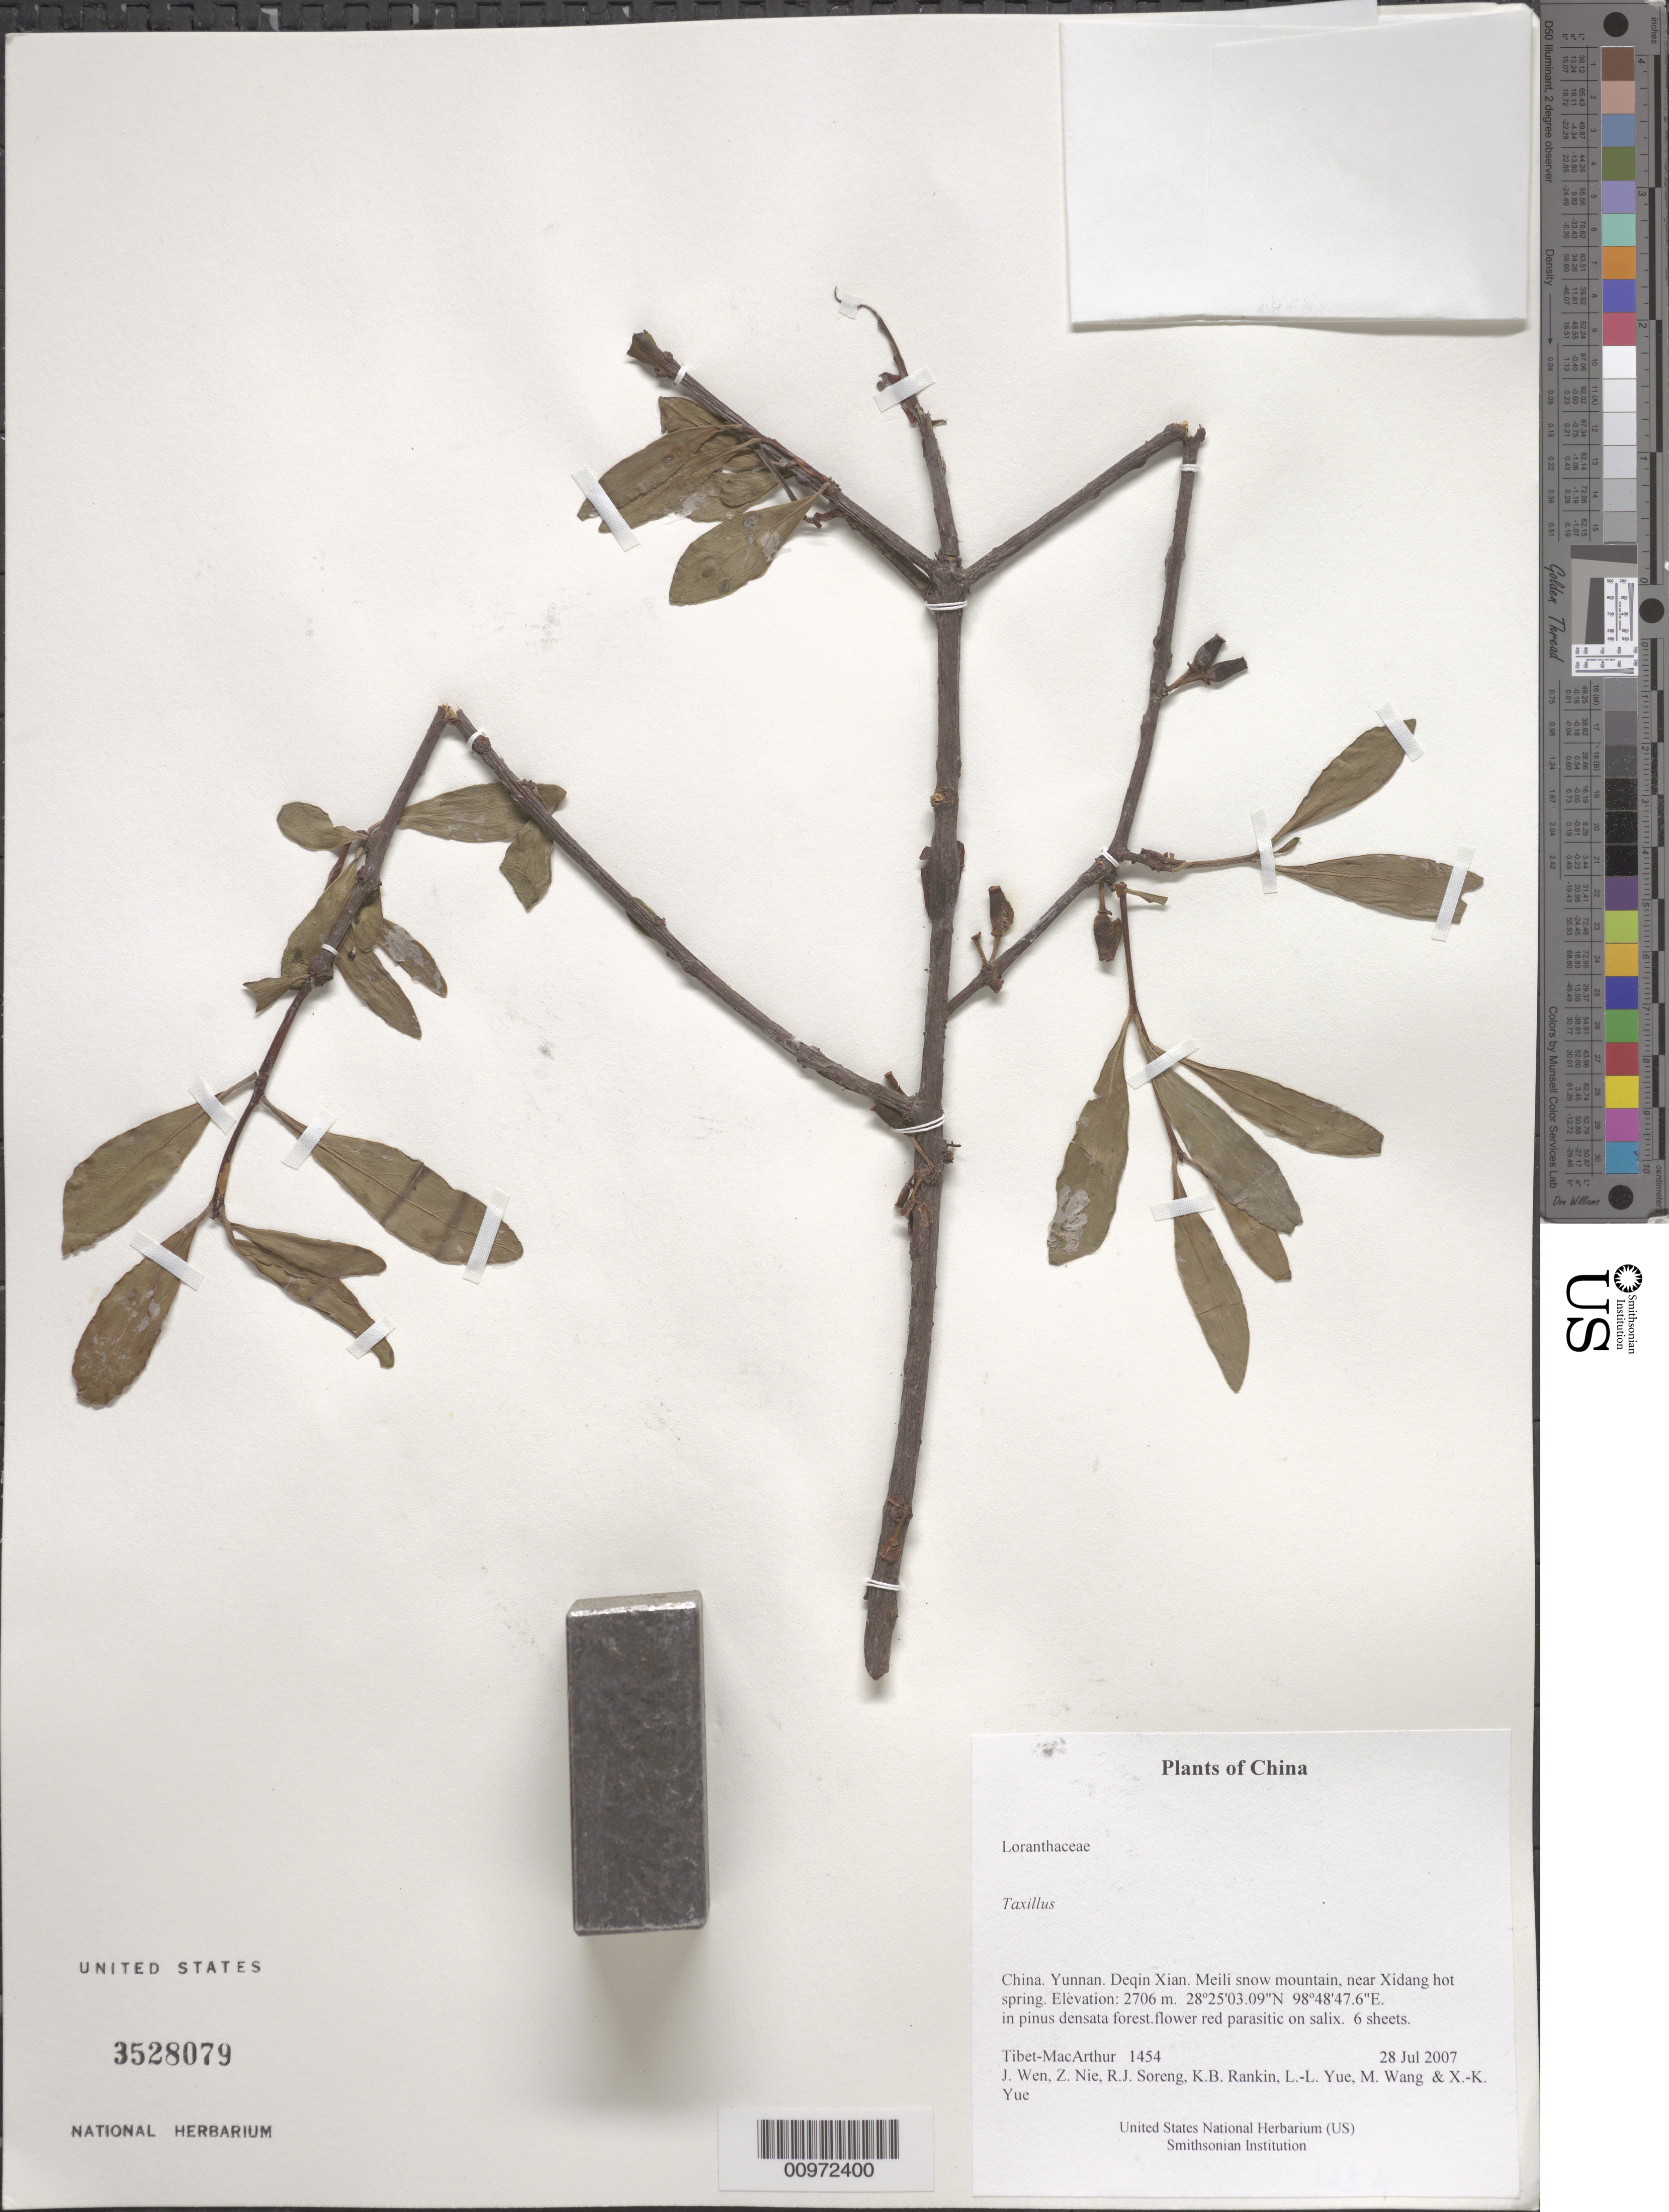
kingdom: Plantae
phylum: Tracheophyta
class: Magnoliopsida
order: Santalales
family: Loranthaceae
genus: Taxillus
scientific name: Taxillus sp.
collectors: Tibet-MacArthur, J. Wen, Z. Nie, R. J. Soreng, K. Rankin, L. Yue, M. Wang & X. Yue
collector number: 1454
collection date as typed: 28 Jul 2007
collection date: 2007-07-28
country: China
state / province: Yunnan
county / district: Deqin Xian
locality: Meili snow mountain, near Xidang hot spring.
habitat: In pinus densata forest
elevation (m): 2706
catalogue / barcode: US 3528079